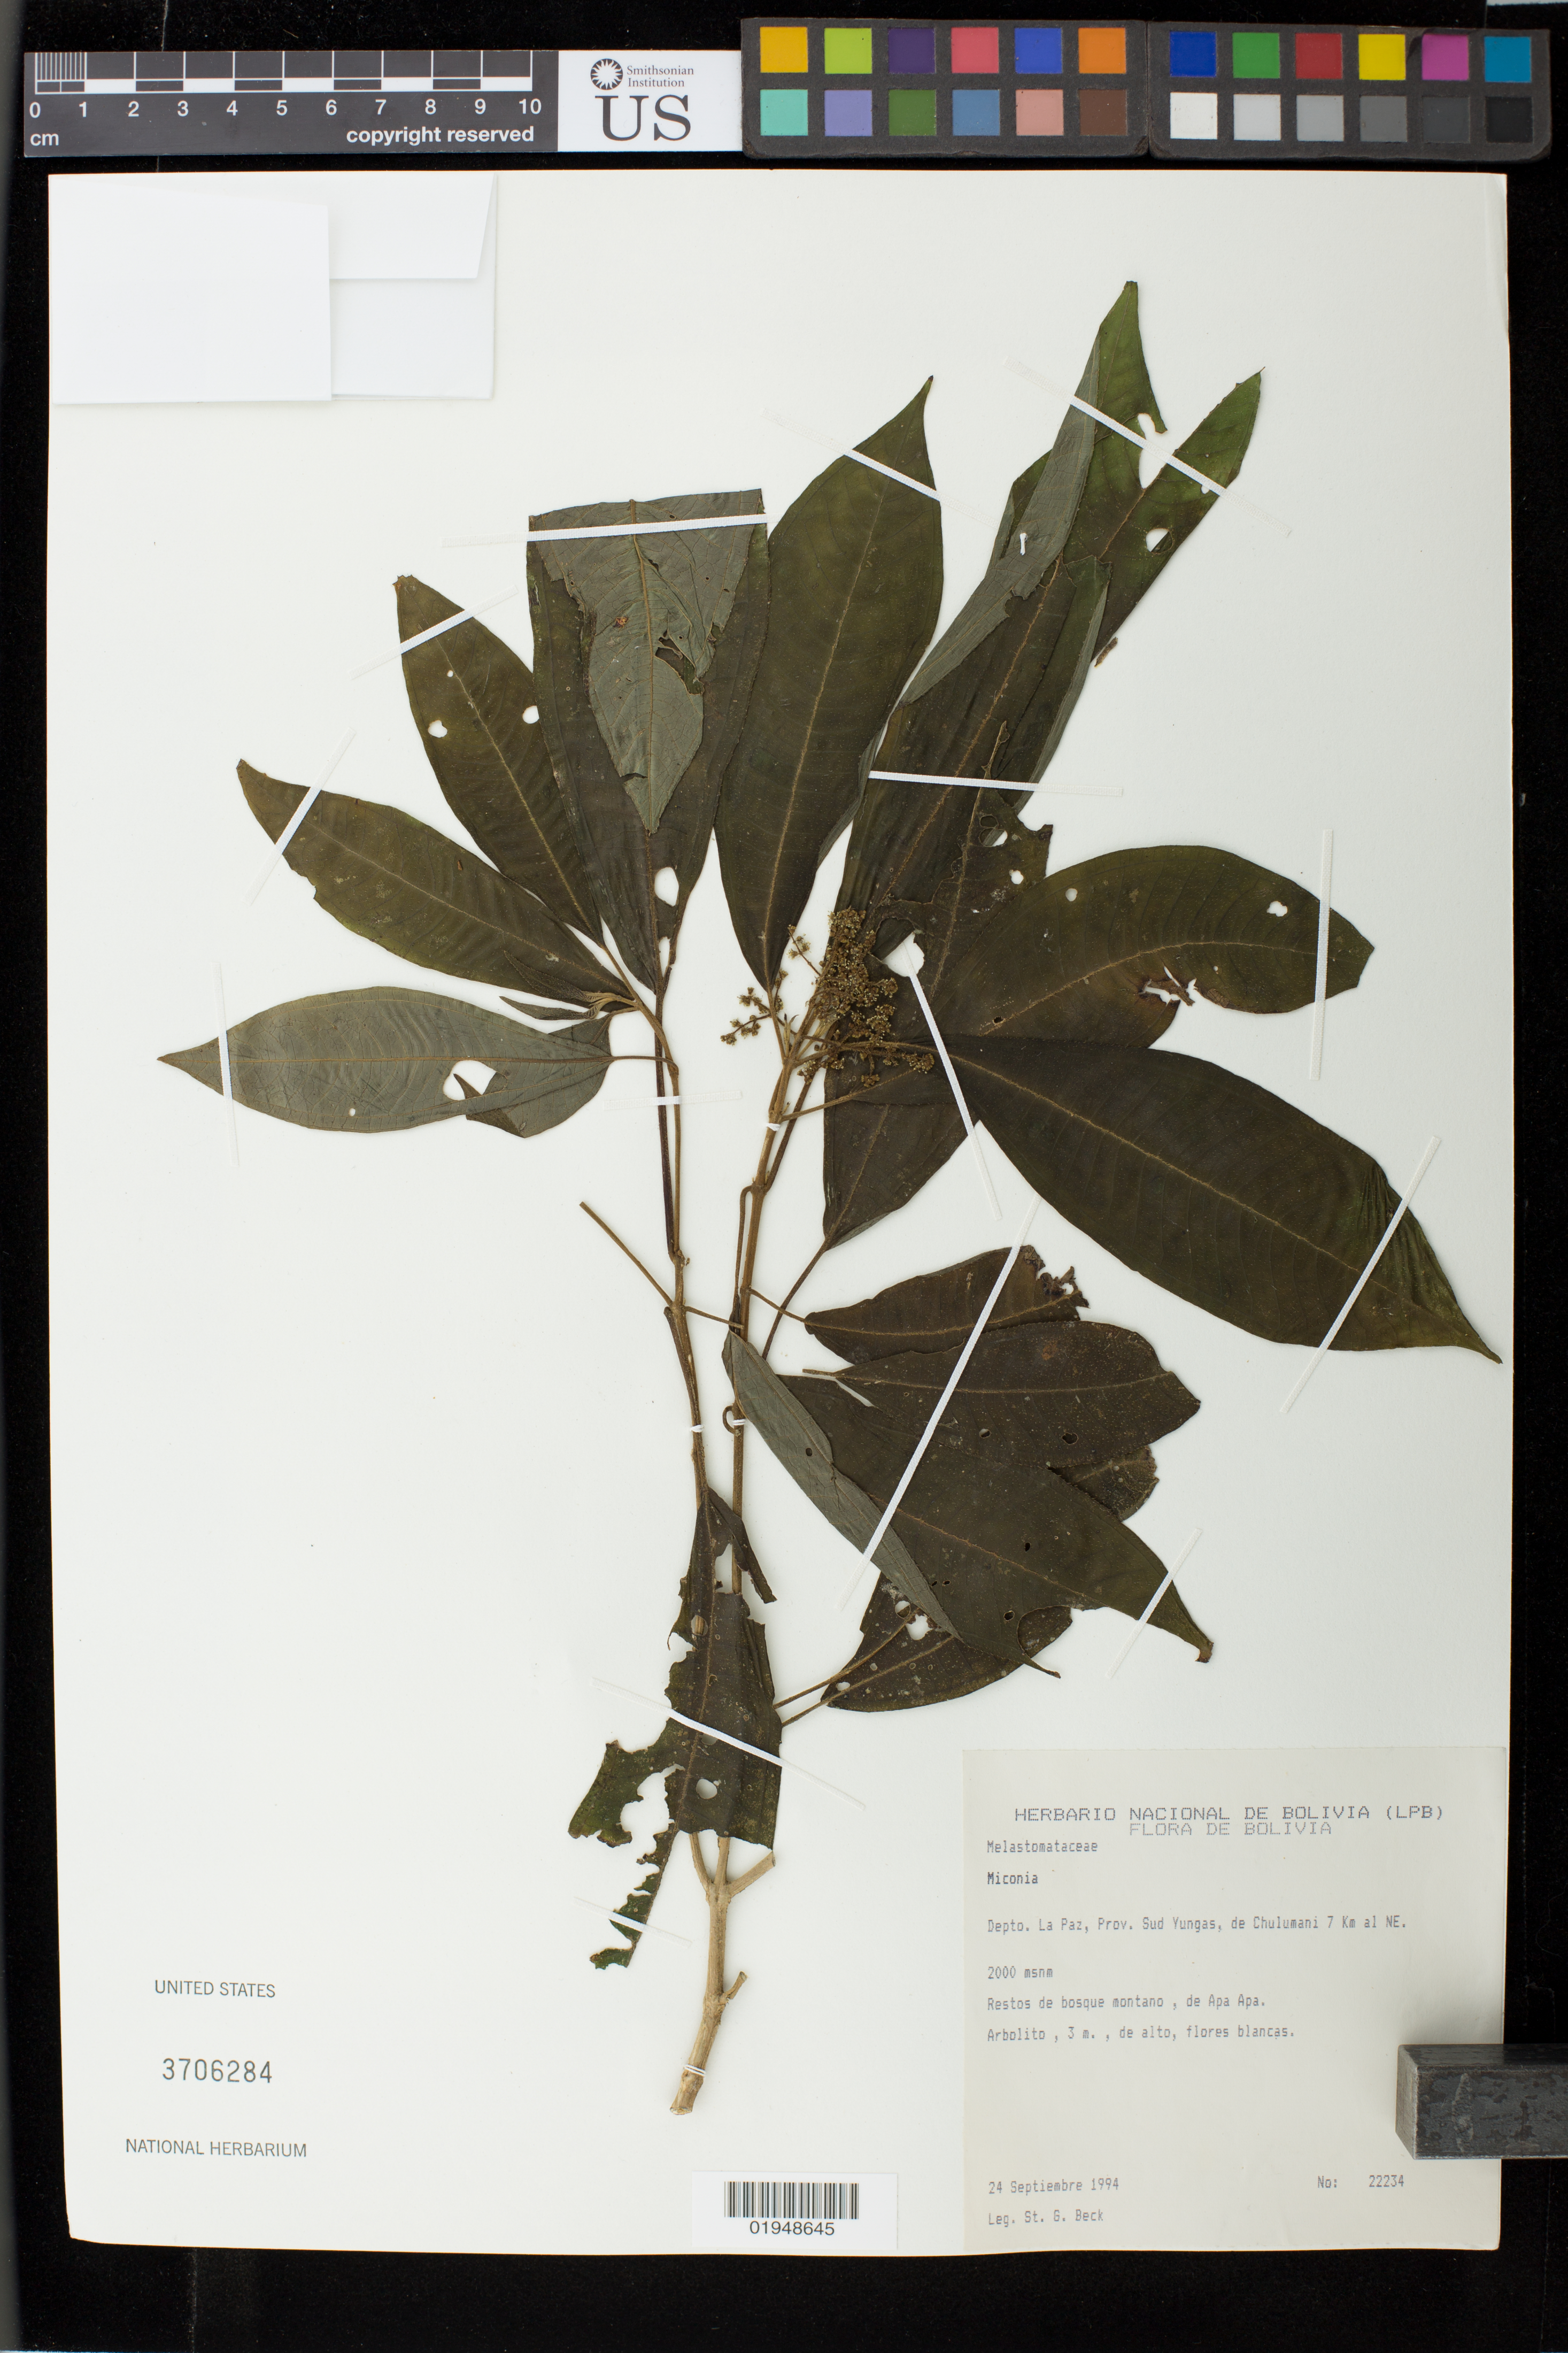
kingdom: Plantae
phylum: Tracheophyta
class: Magnoliopsida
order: Myrtales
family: Melastomataceae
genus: Miconia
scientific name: Miconia sp.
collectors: S. G. Beck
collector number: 22234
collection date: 1994-09-24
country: Bolivia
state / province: La Paz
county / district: Sud Yungas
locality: Depto.La Paz, Prov. Sud Yungas, de Chulumani 7 km al NE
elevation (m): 2000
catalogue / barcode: US 3706284